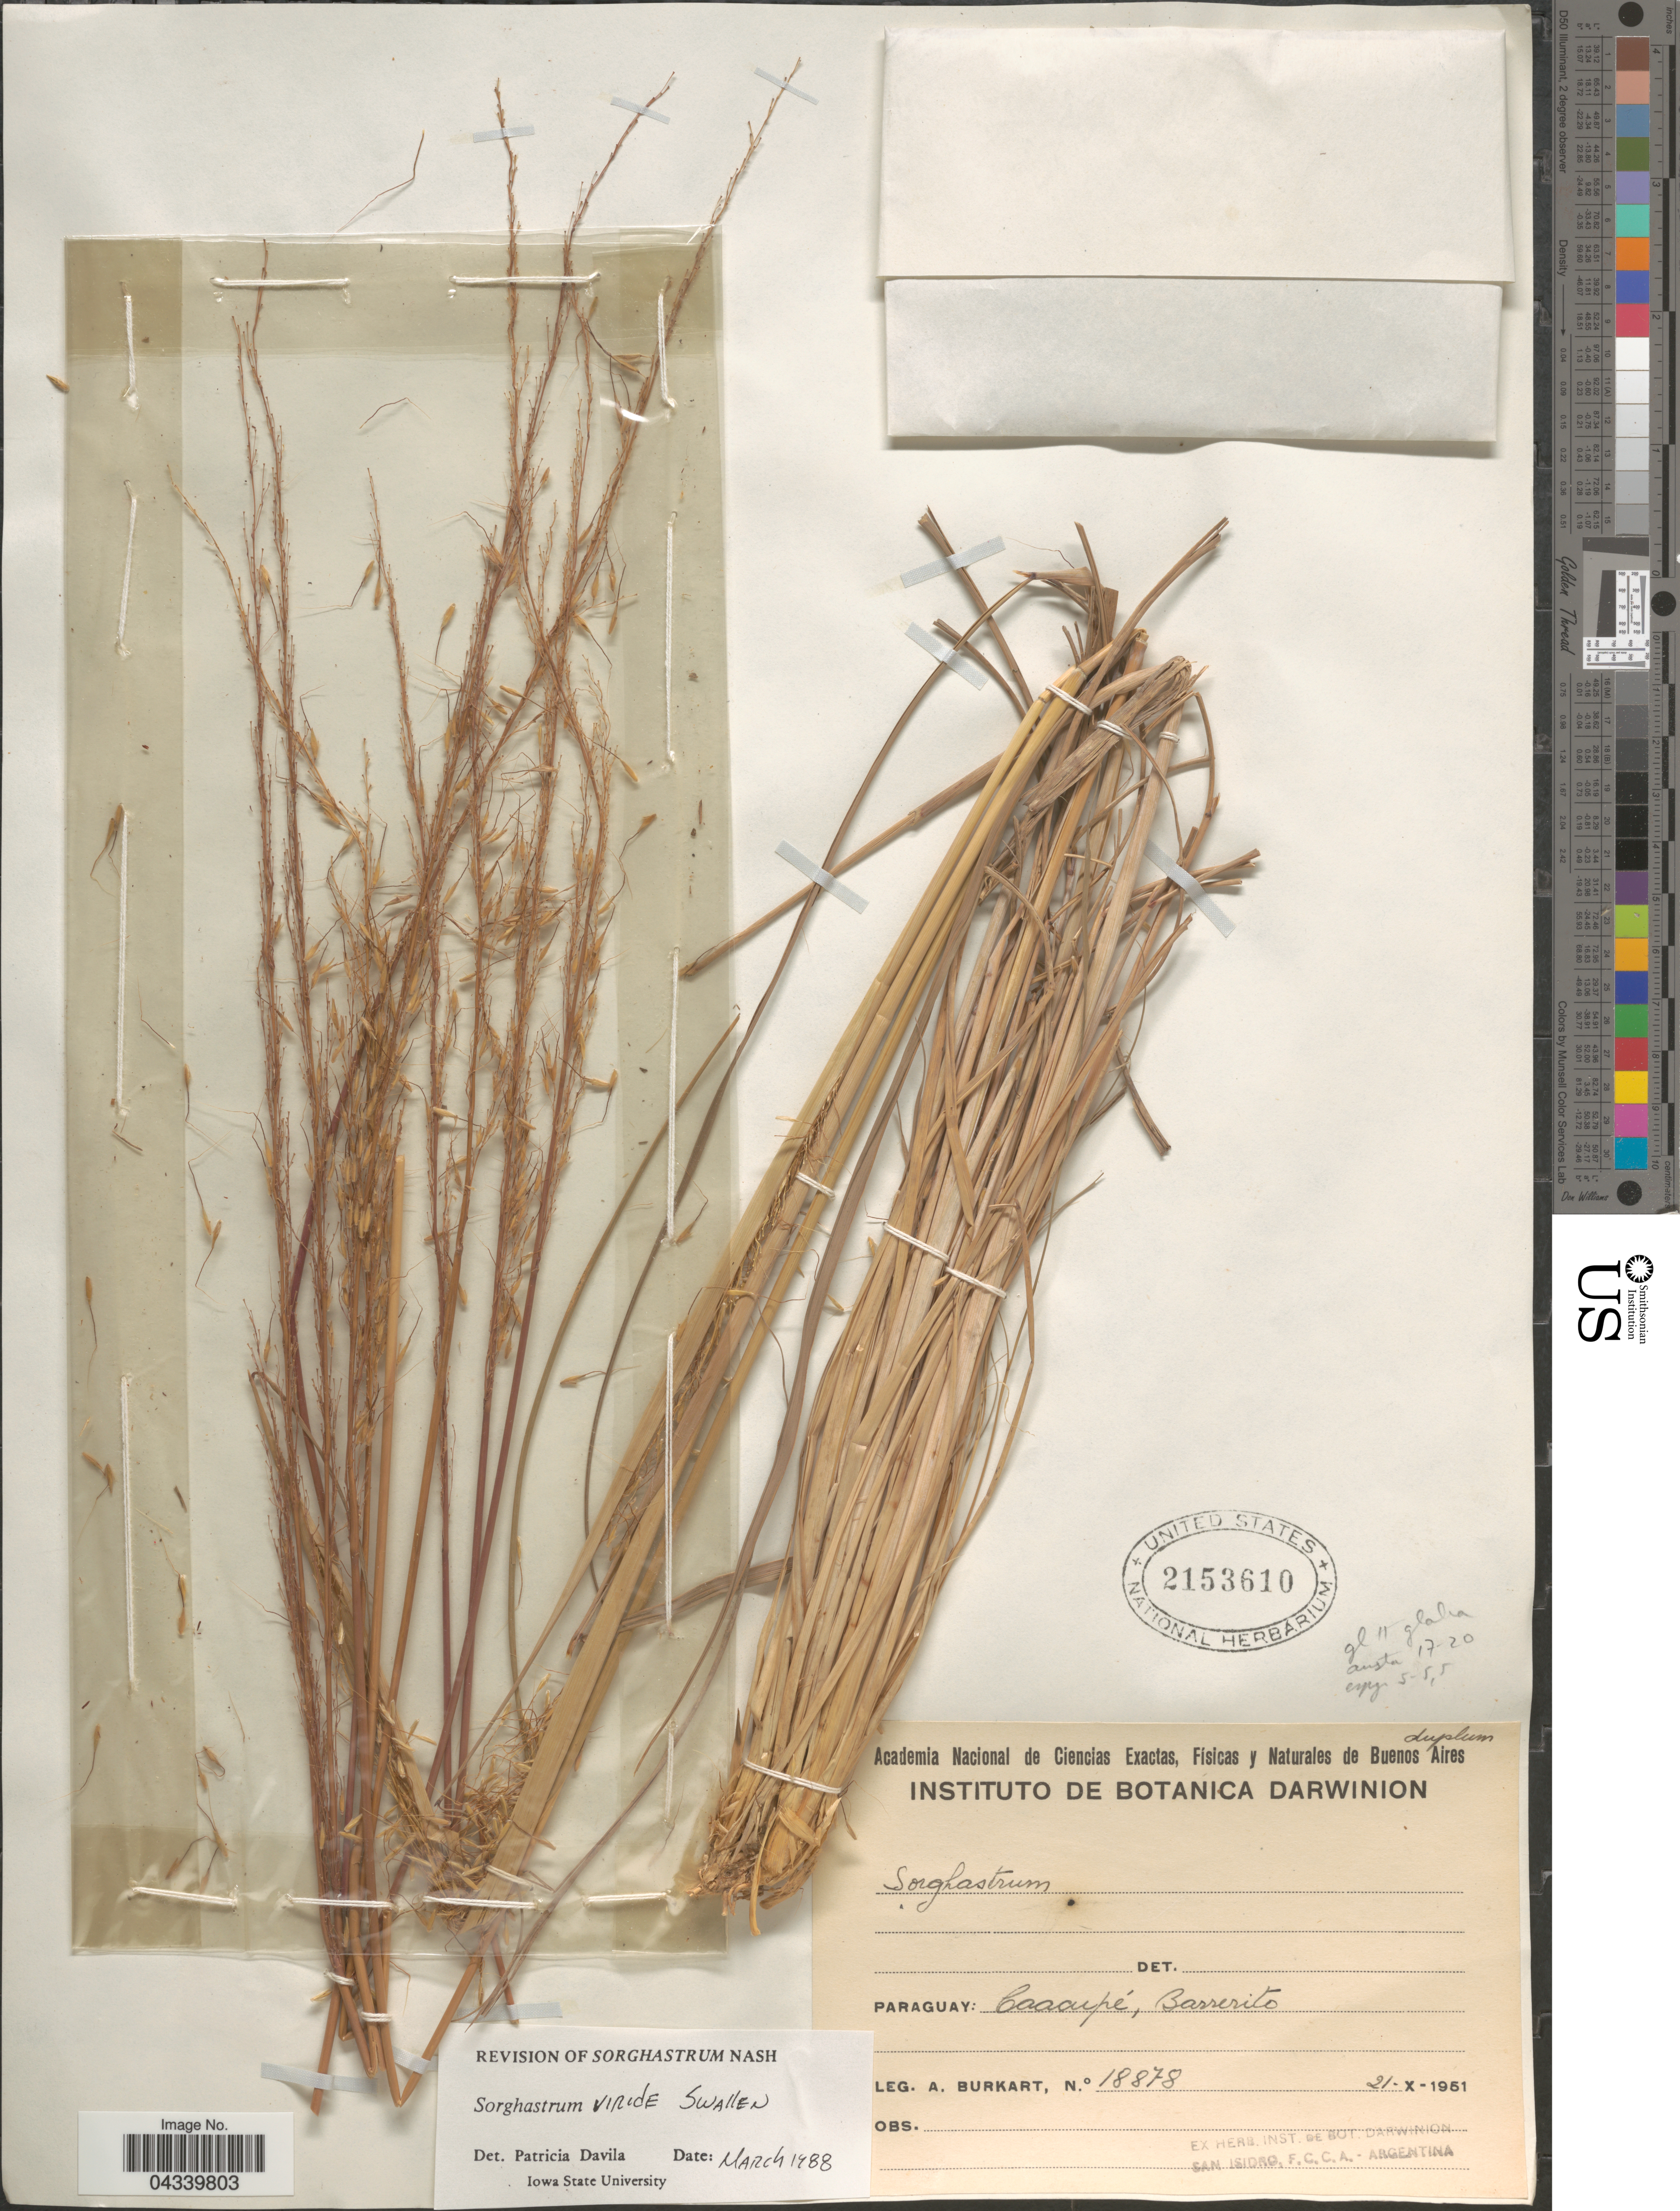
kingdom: Plantae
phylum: Tracheophyta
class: Liliopsida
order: Poales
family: Poaceae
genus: Sorghastrum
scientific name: Sorghastrum viride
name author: Swallen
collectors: A. E. Burkart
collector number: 18878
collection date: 1951-10-21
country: Paraguay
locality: Caacupé, Barrerito.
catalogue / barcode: US 2153610